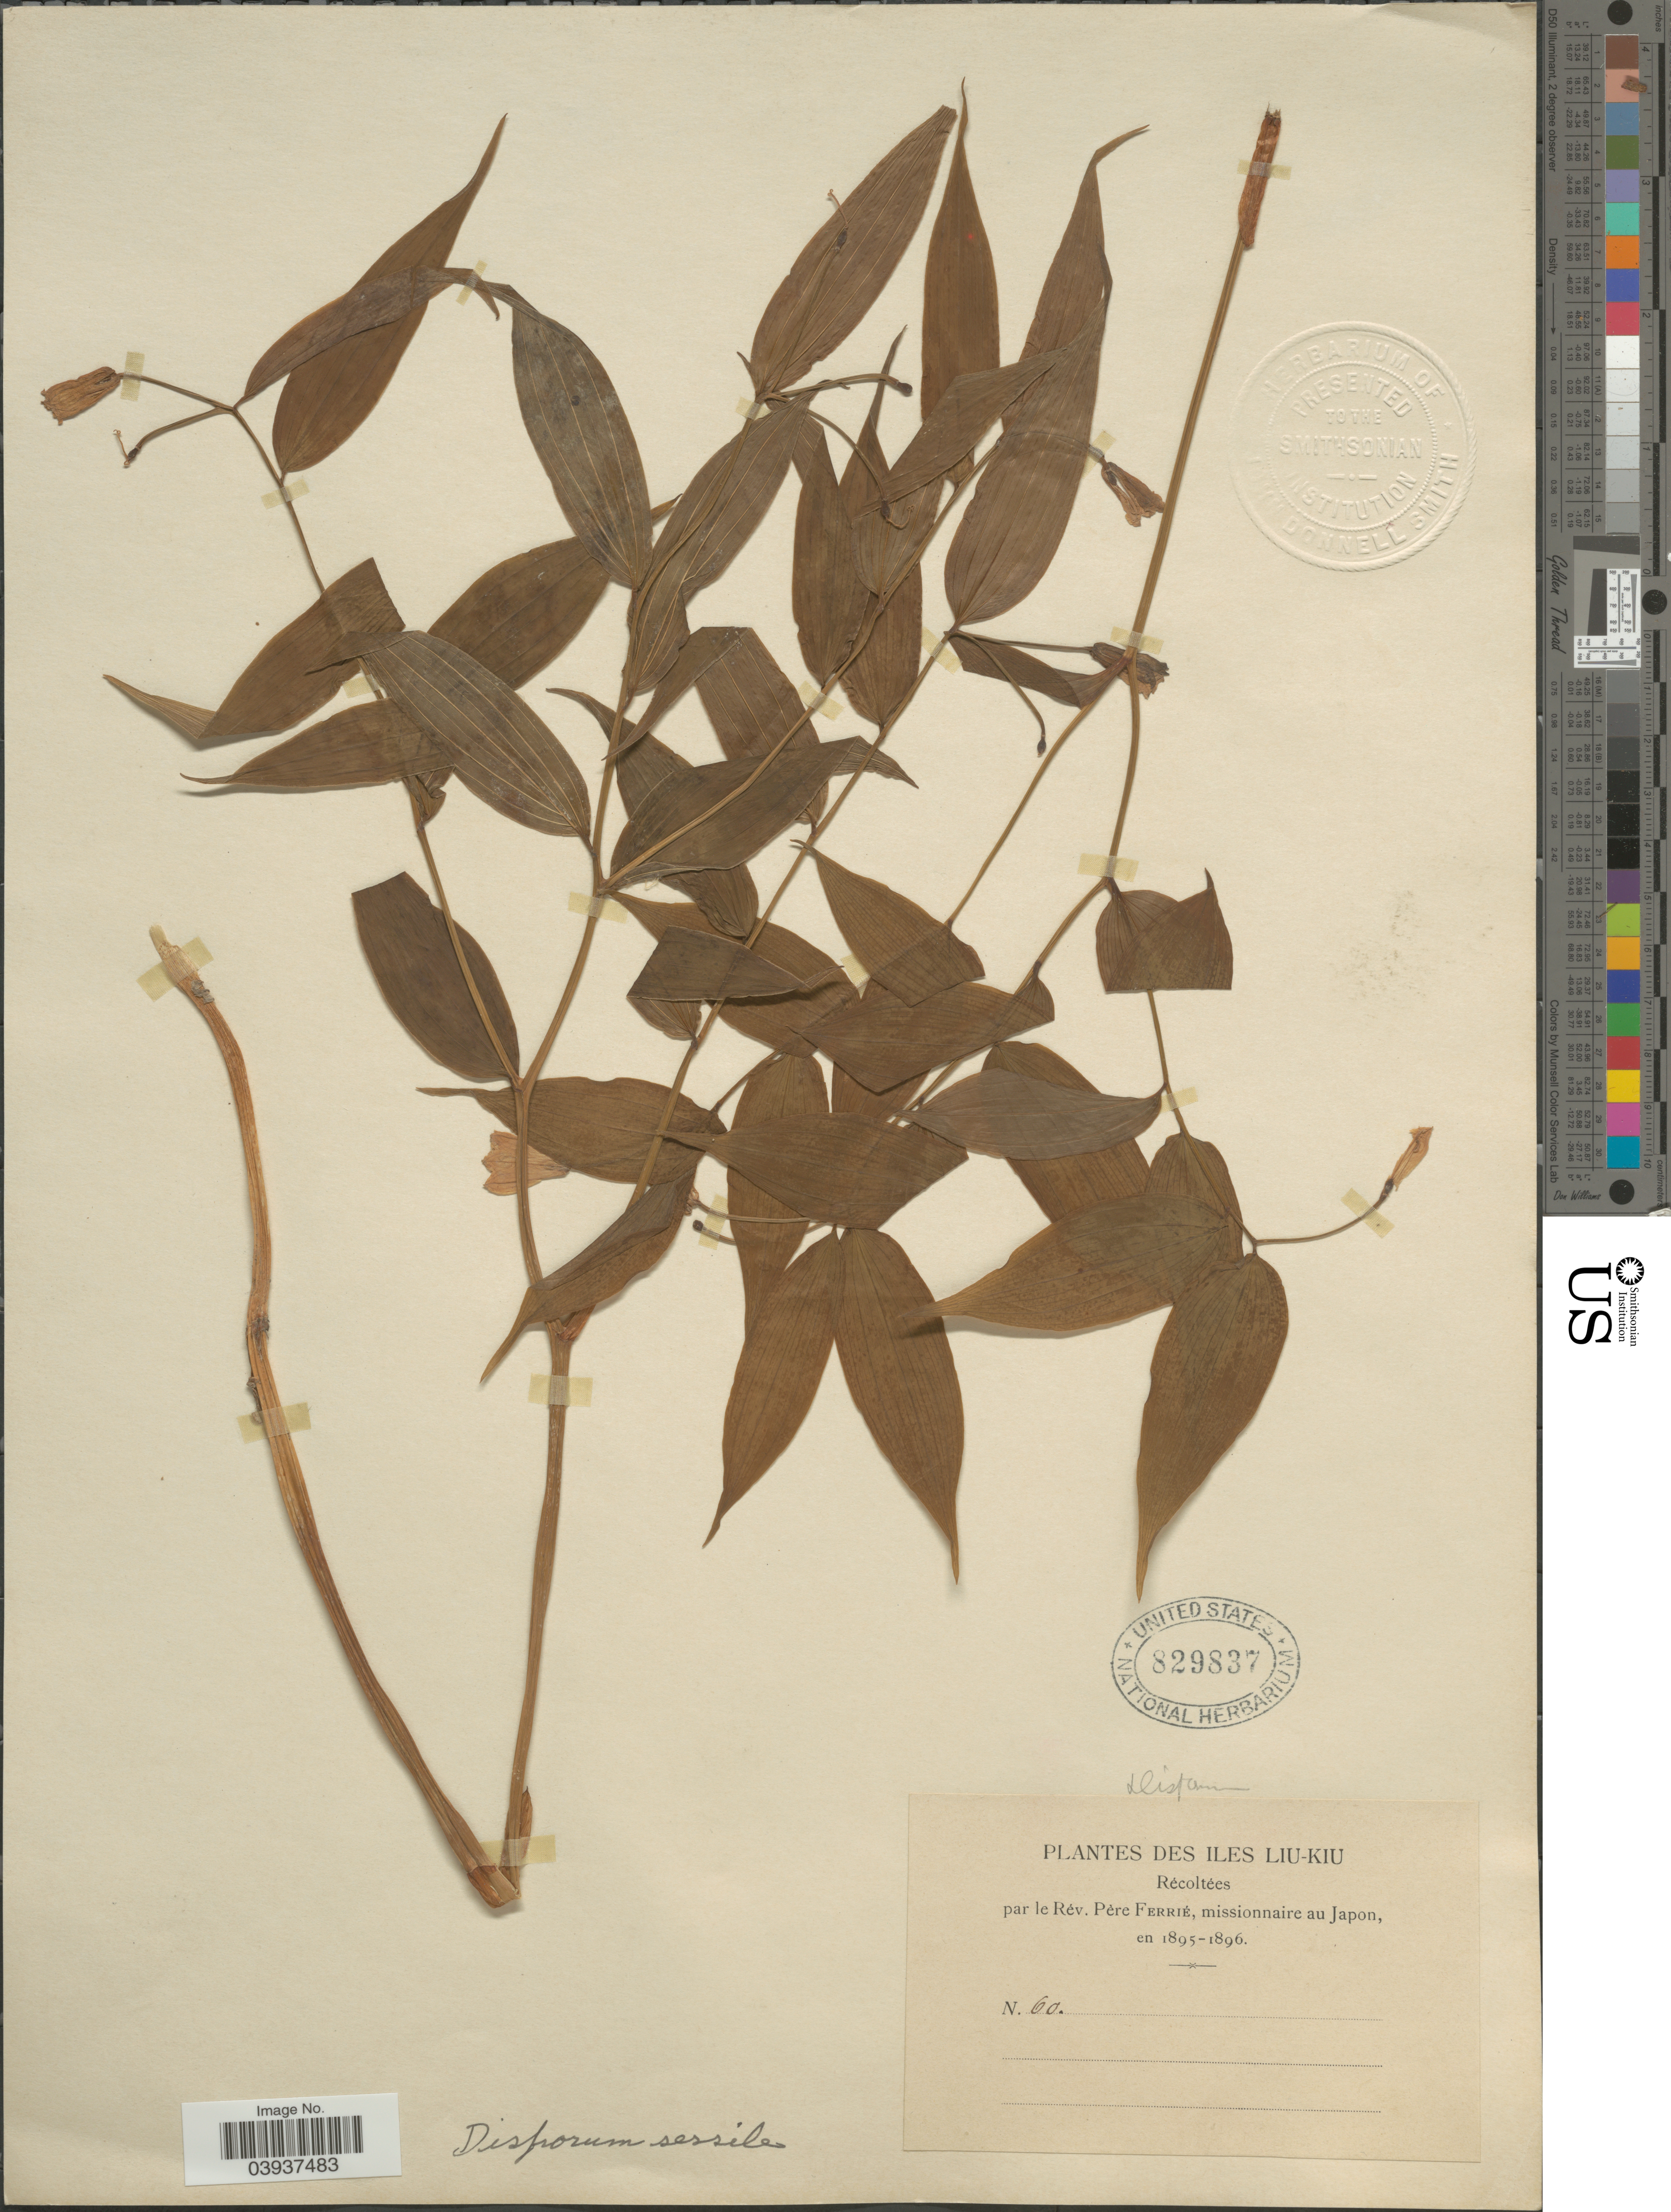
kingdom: Plantae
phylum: Tracheophyta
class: Liliopsida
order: Liliales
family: Colchicaceae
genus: Disporum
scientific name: Disporum sessile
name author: D. Don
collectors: P. Ferrié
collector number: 60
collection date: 1895/1896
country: Japan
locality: Des Iles Liu-Kiu.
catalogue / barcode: US 829837